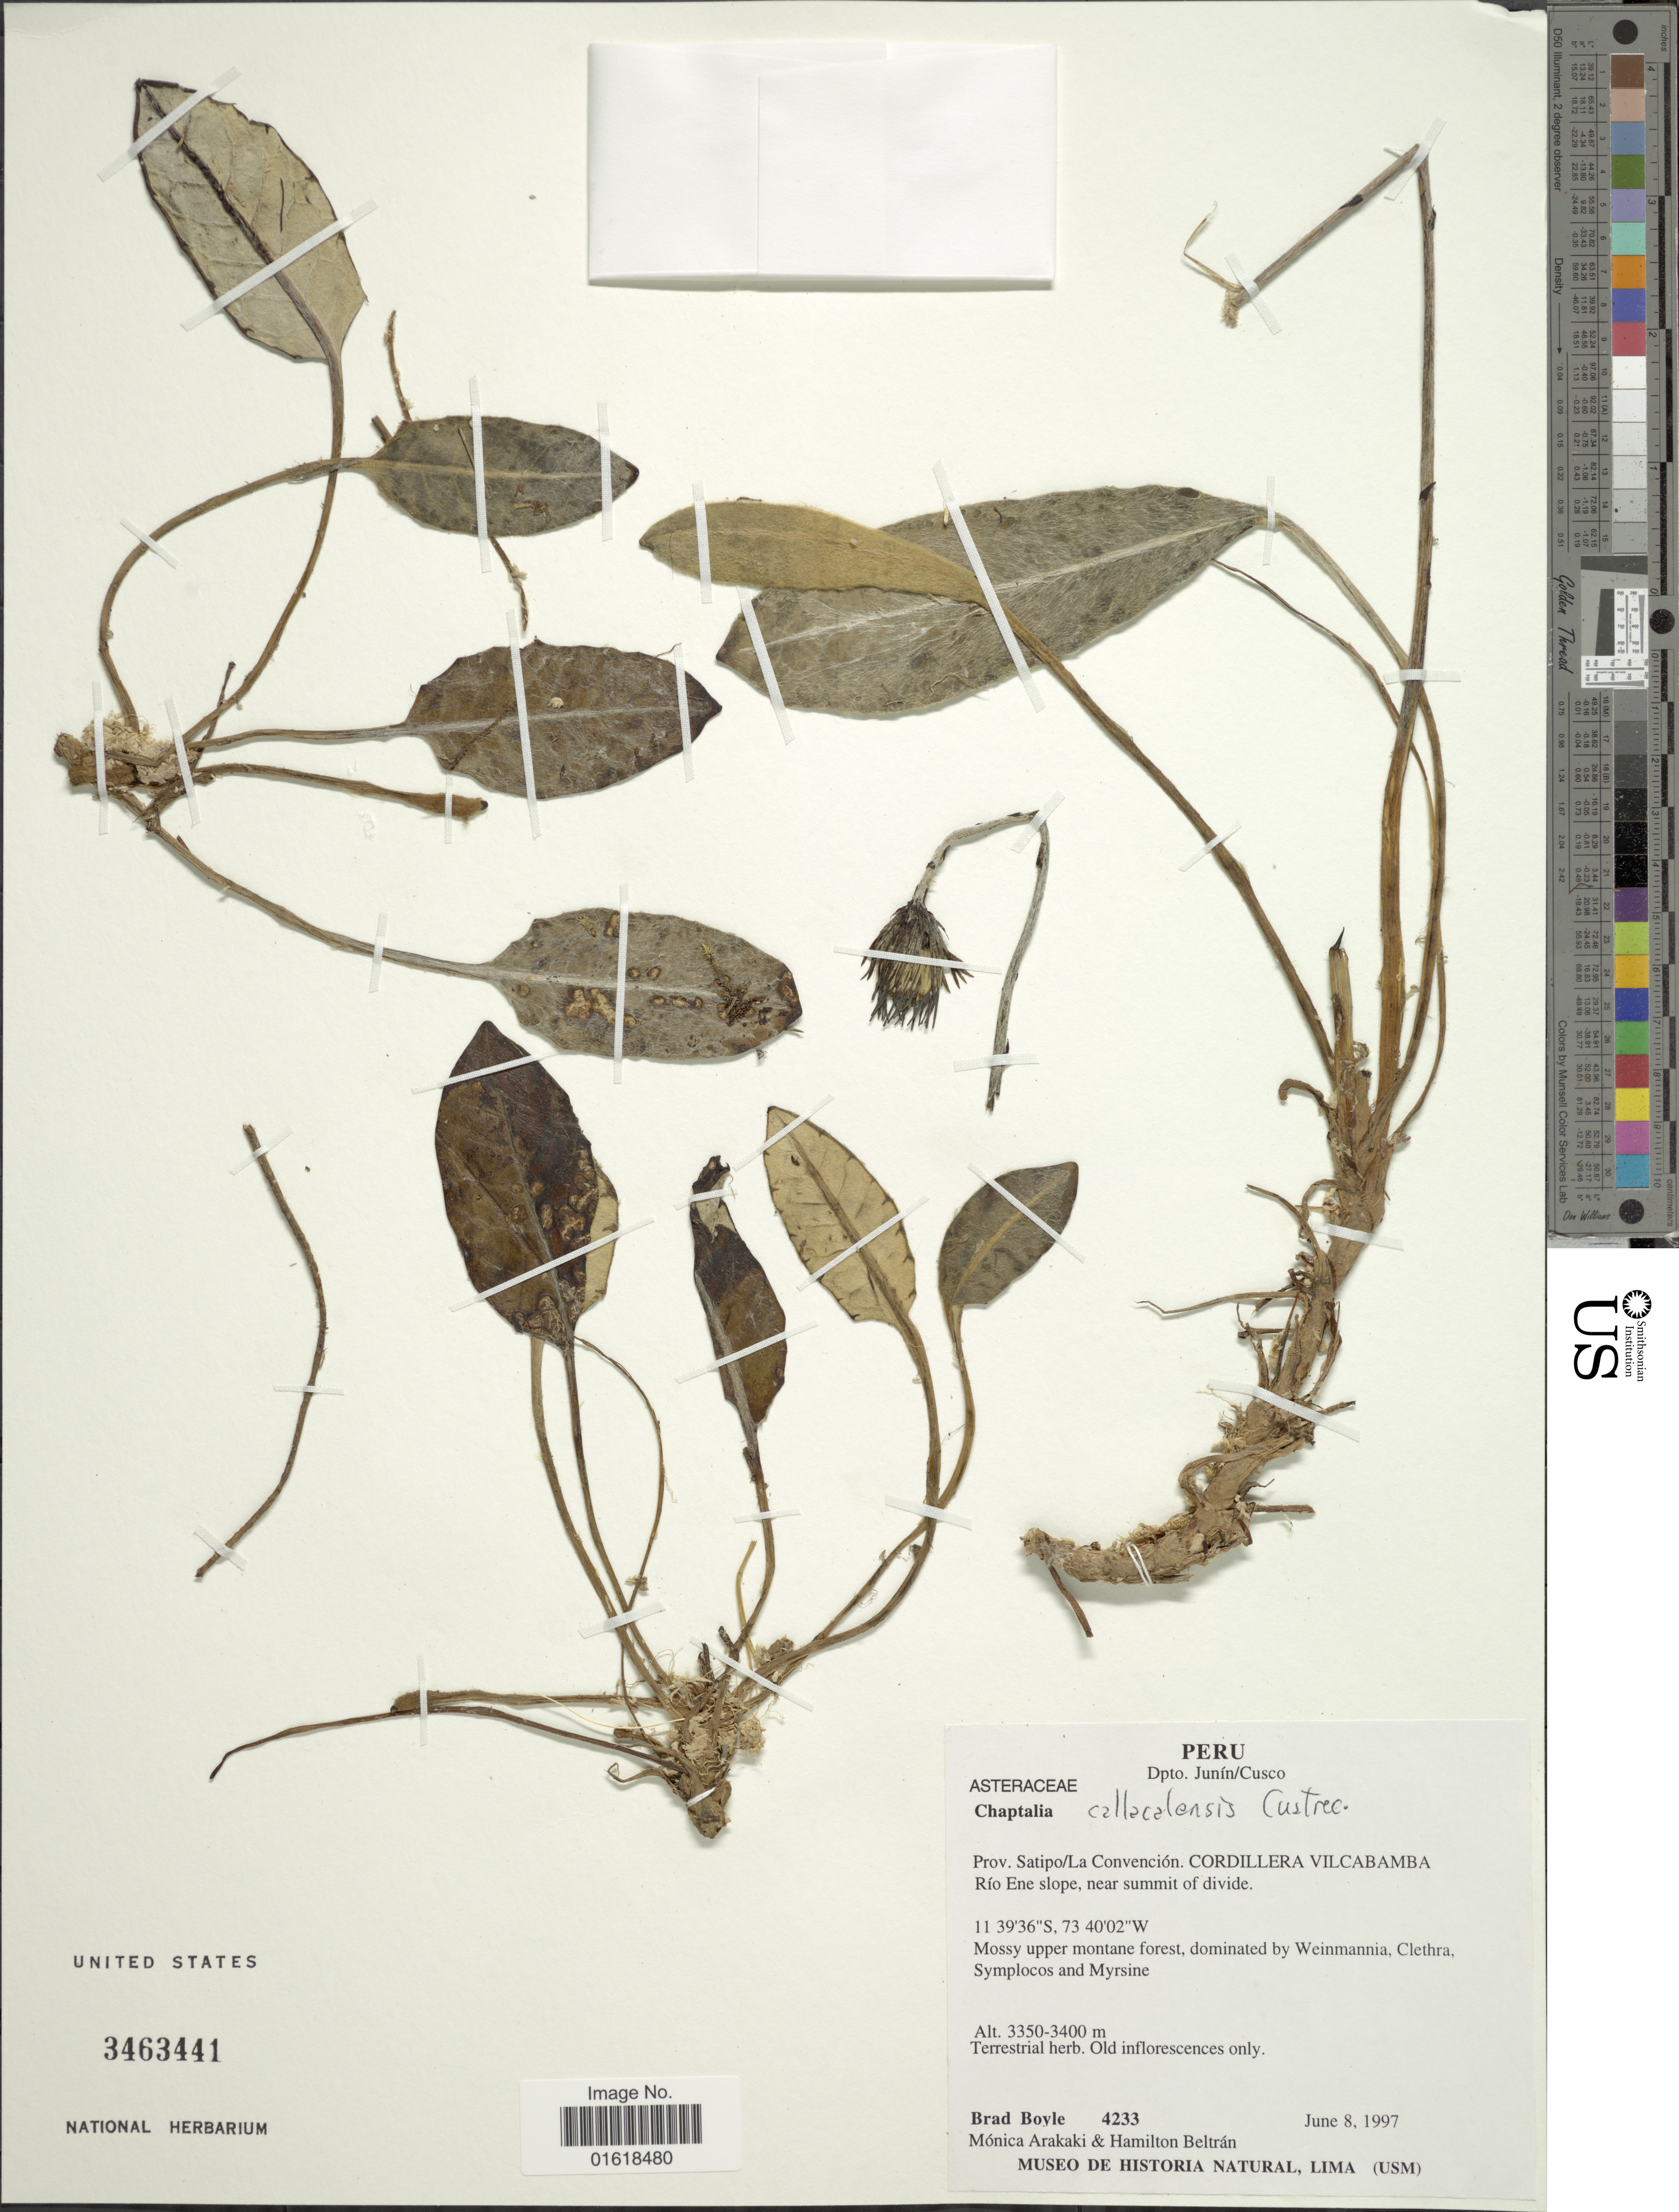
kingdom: Plantae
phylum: Tracheophyta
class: Magnoliopsida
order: Asterales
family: Asteraceae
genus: Chaptalia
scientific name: Chaptalia callacallensis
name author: Cuatrec.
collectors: B. Boyle, M. Arakaki & H. Beltran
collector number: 4233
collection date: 1997-06-08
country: Peru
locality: Dpto. Junín/Cusco. Prov. Satipo/La Convención. Cordillera Vilcabamba Río Ene slope, near summit of divide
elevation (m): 3350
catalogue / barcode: US 3463441